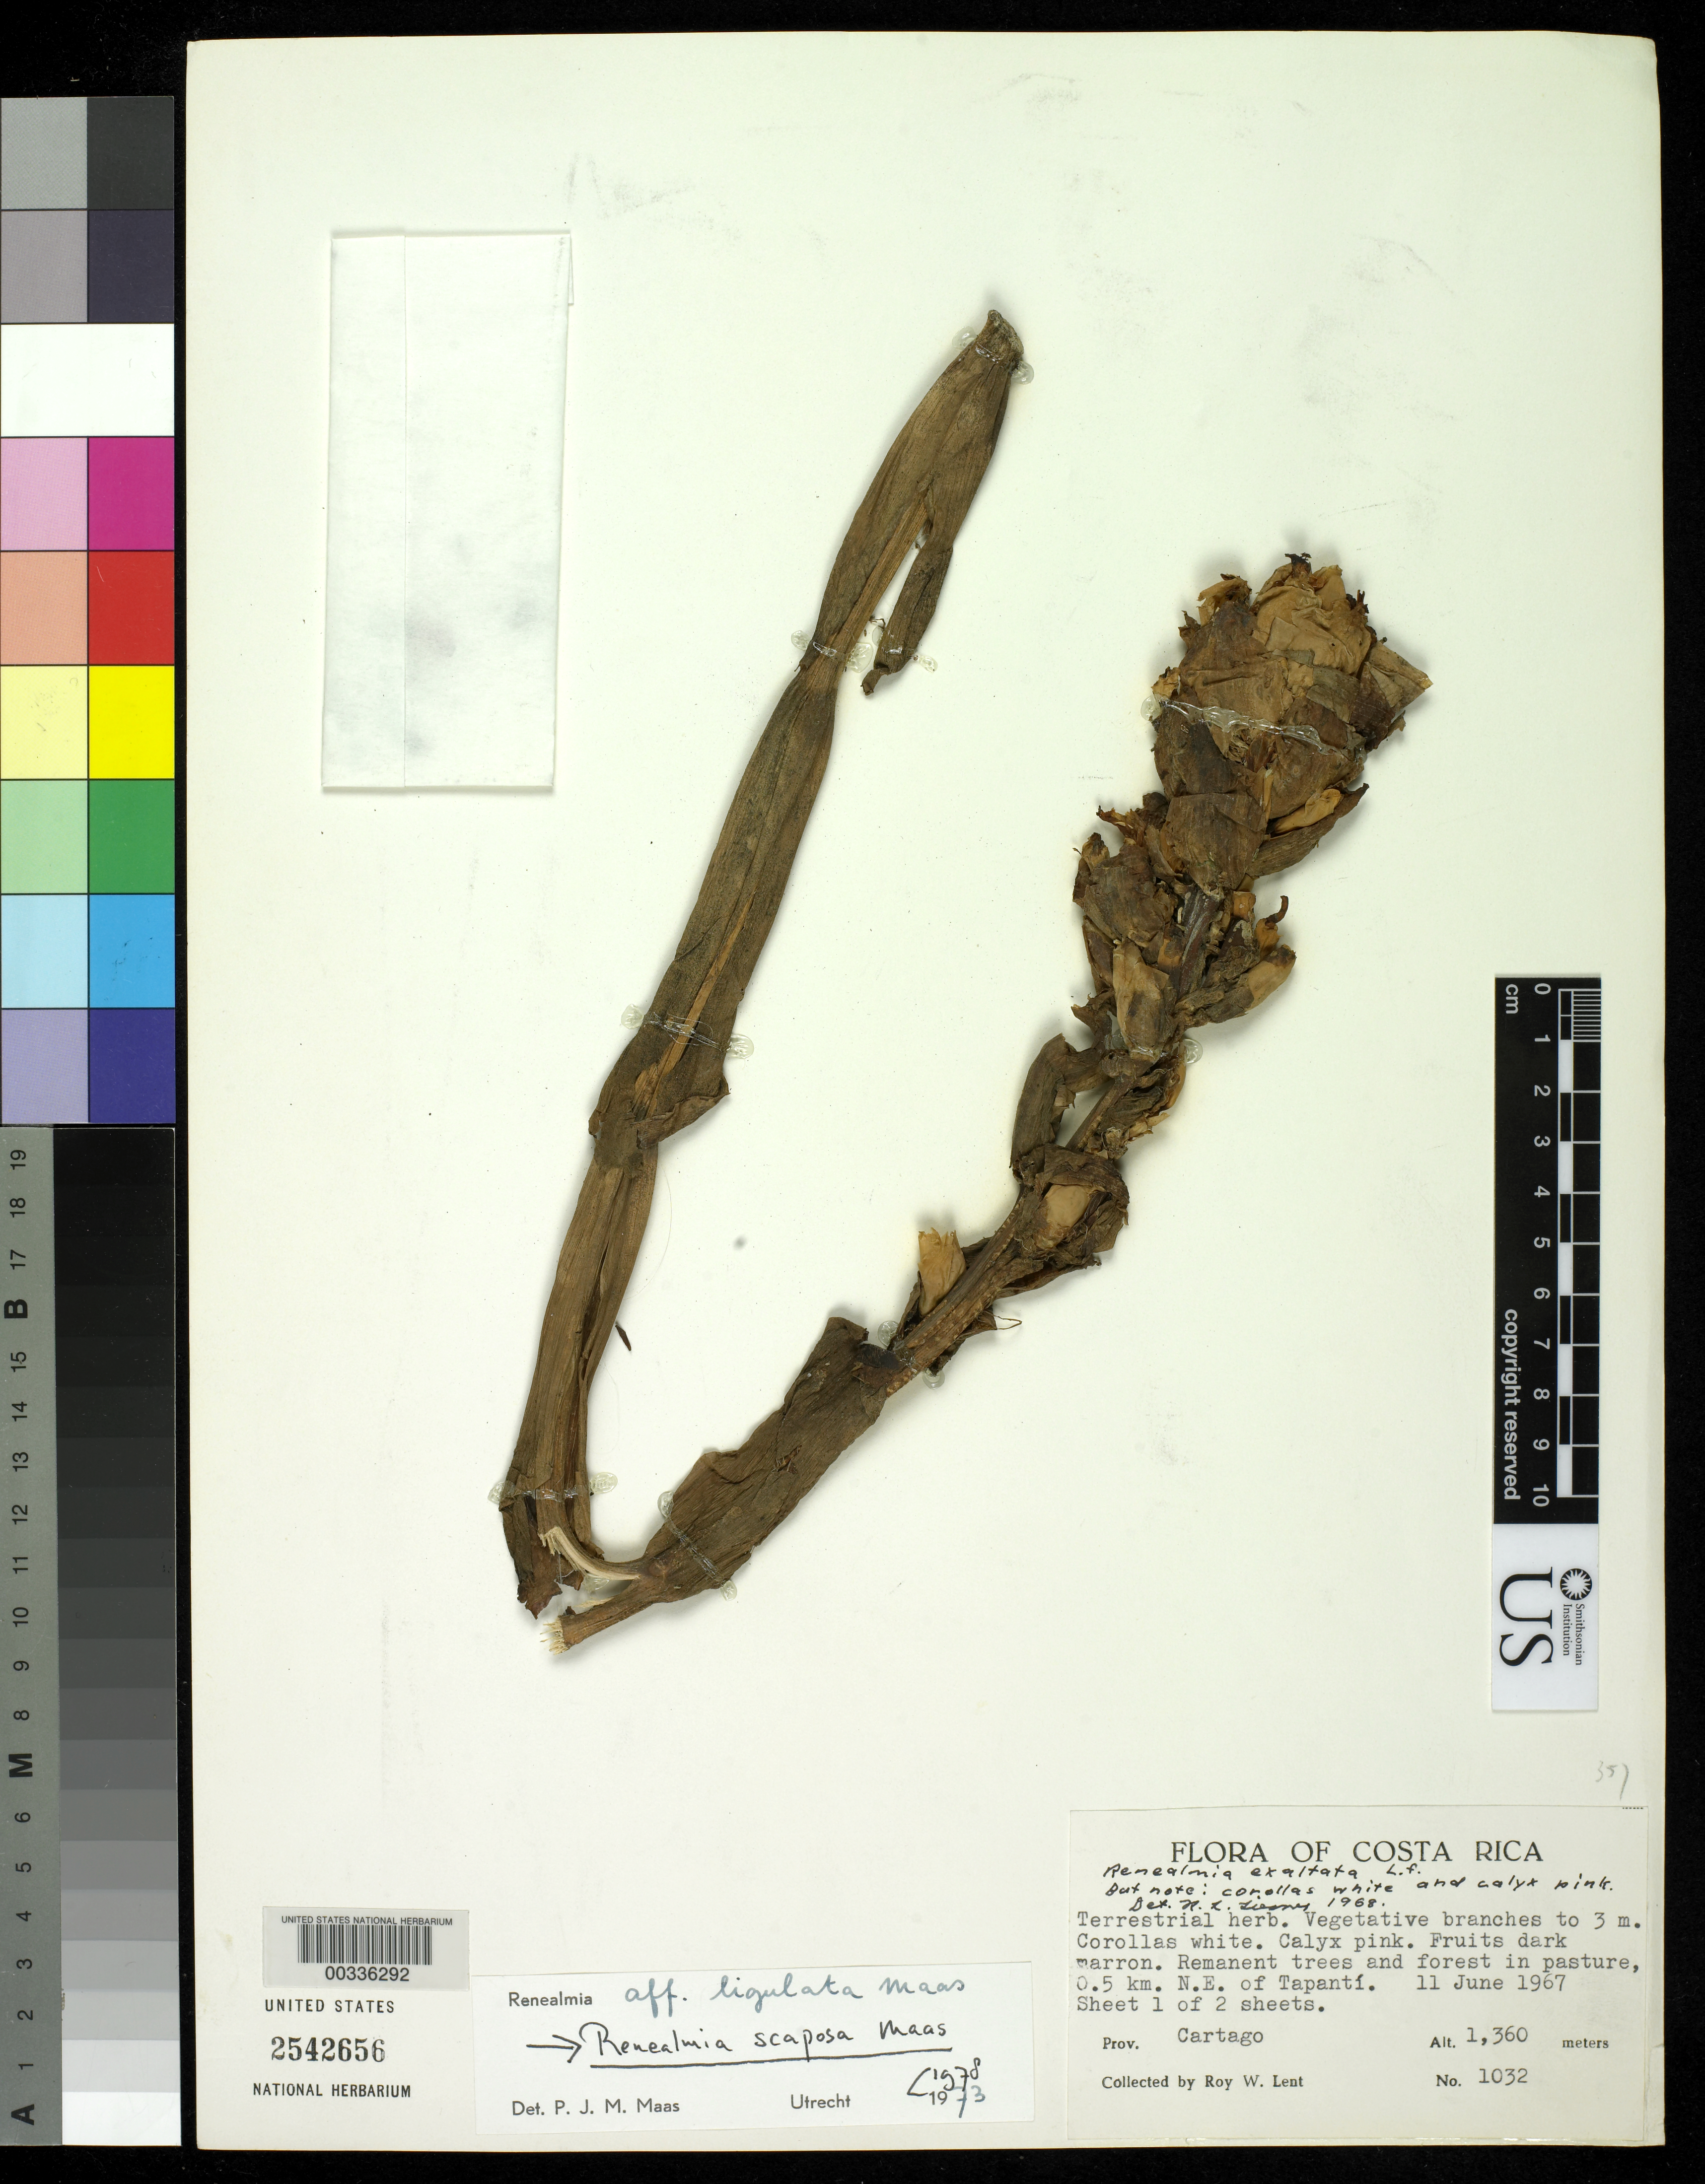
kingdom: Plantae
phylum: Tracheophyta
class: Liliopsida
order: Zingiberales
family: Zingiberaceae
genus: Renealmia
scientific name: Renealmia scaposa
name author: Maas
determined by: Maas, Paul J. M.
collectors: R. W. Lent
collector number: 1032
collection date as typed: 11 Jun 1967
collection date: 1967-06-11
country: Costa Rica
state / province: Cartago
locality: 0.5 km NE of Tapanti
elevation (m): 1360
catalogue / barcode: US 2542656